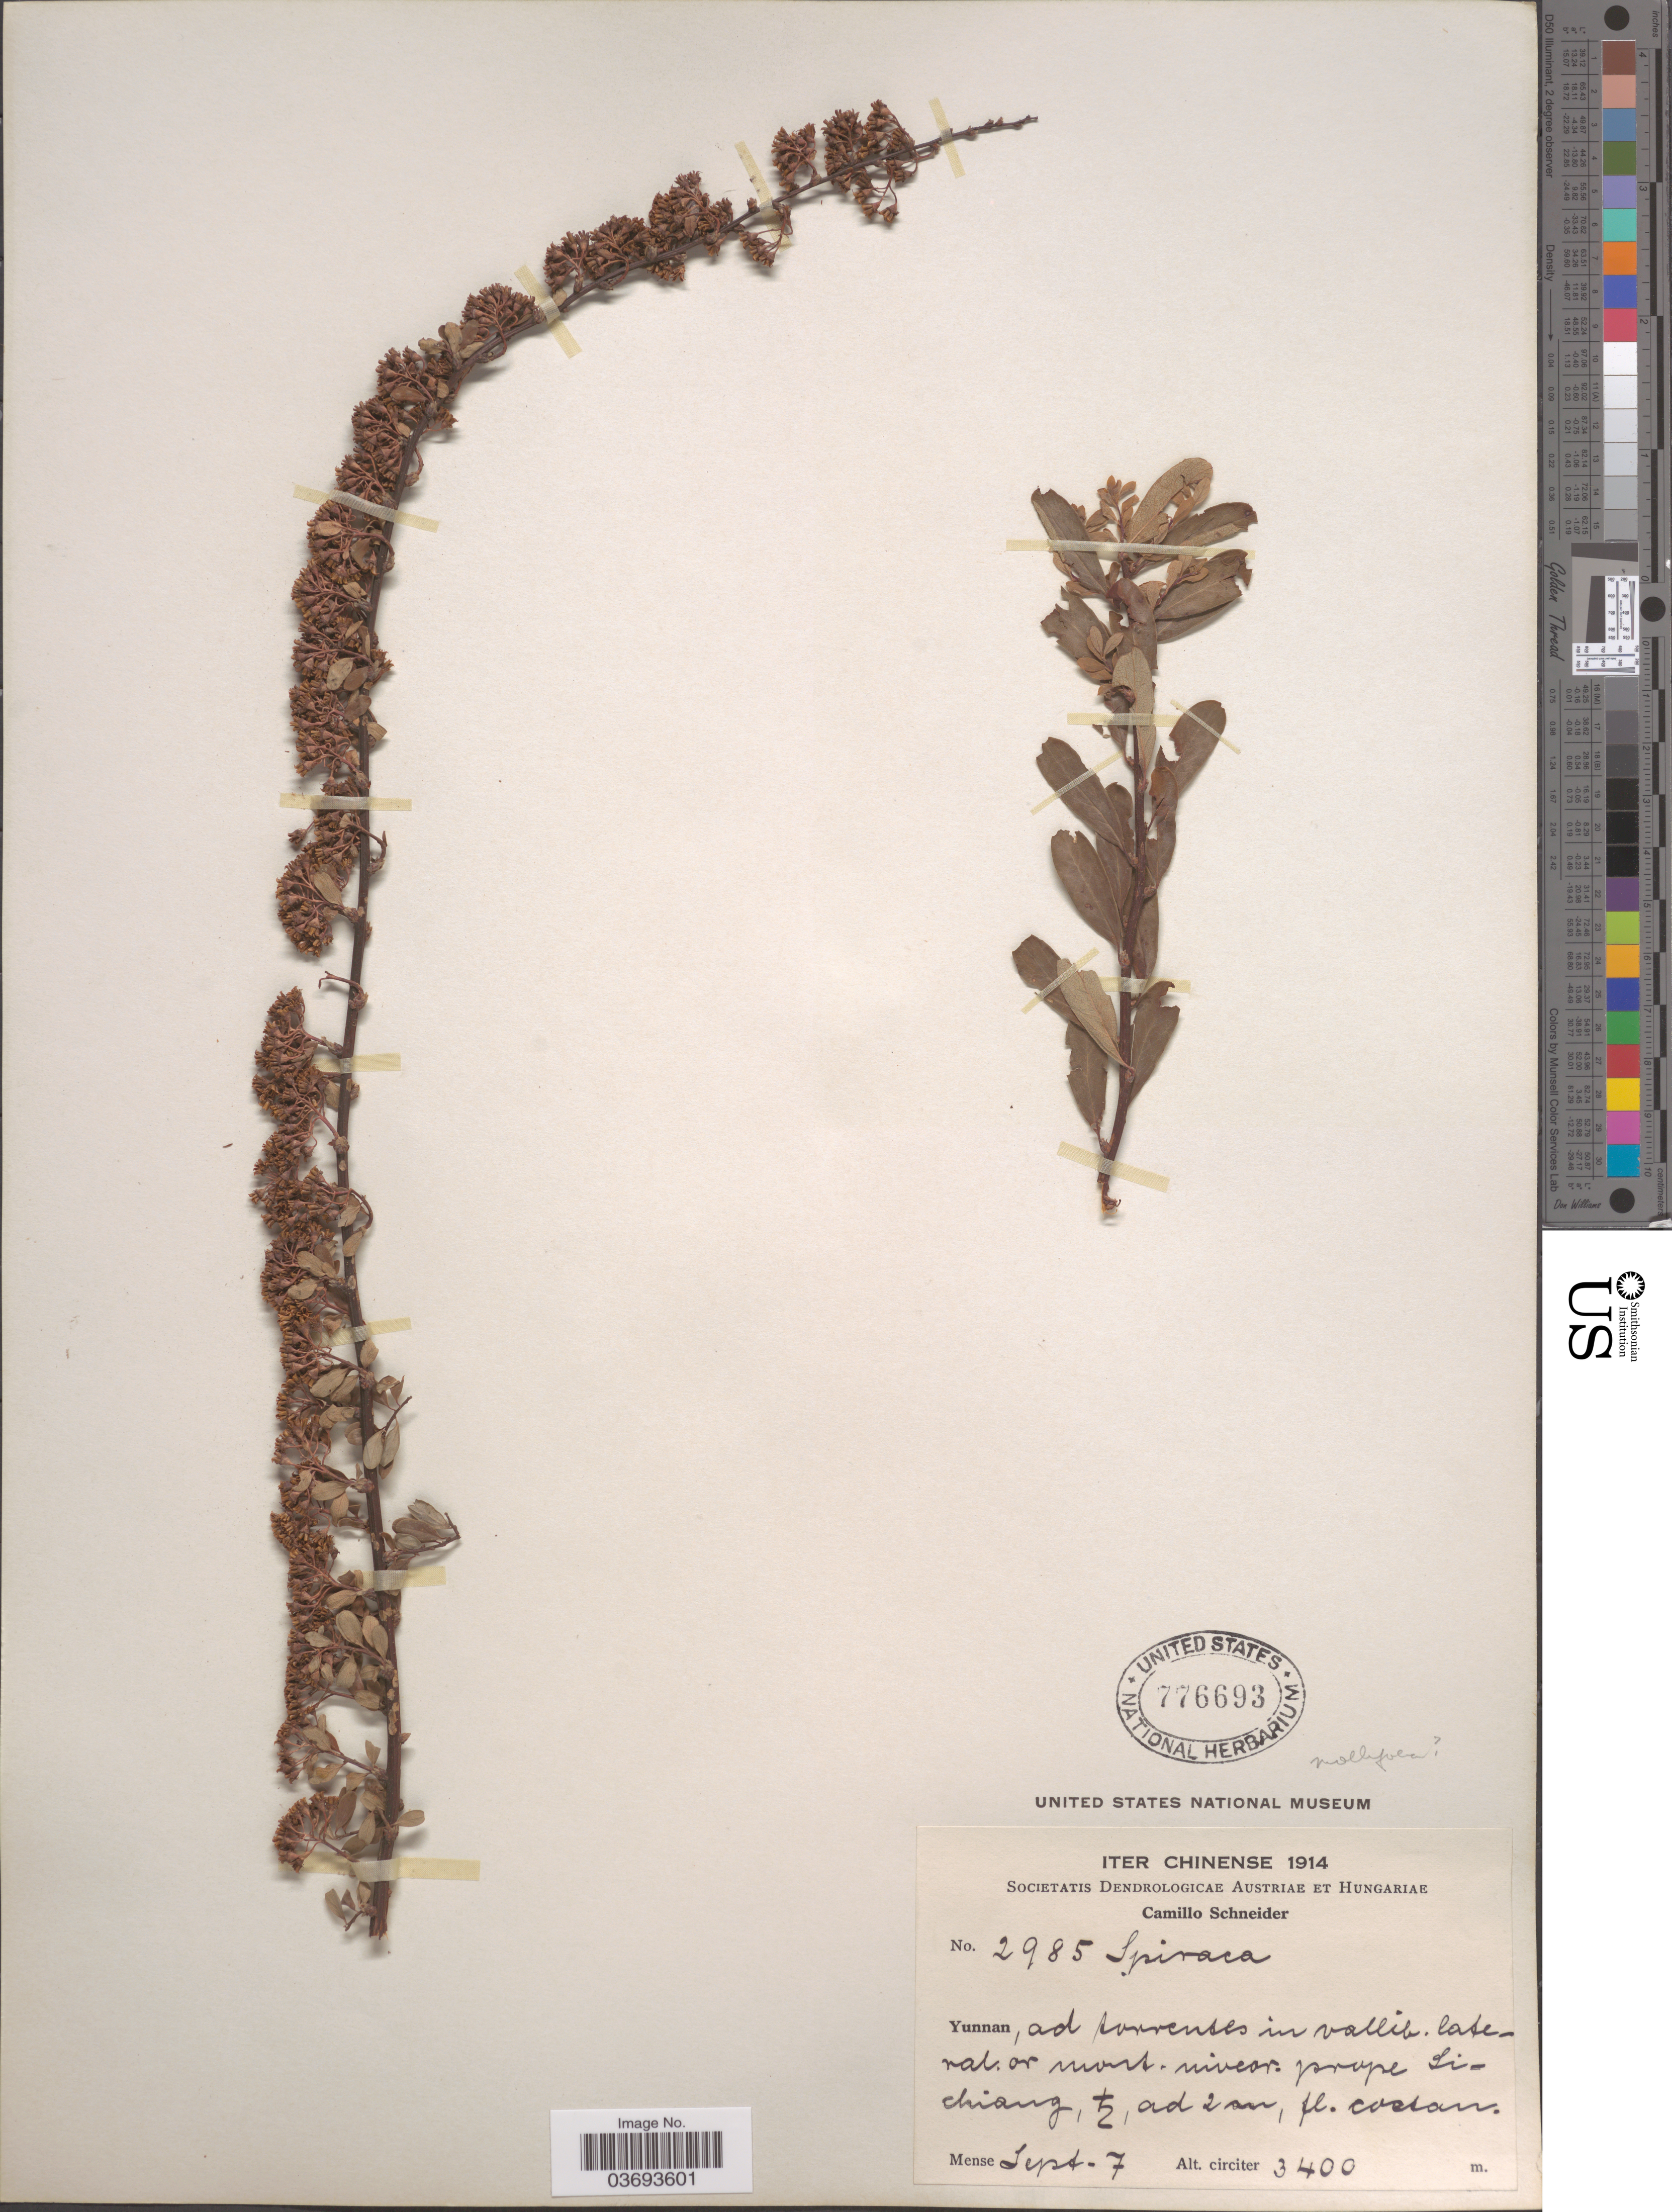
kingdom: Plantae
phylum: Tracheophyta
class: Magnoliopsida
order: Rosales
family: Rosaceae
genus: Spiraea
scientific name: Spiraea mollifolia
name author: Rehder in Sarg.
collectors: C. K. Schneider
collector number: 2985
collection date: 1914-09-07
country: China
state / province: Yunnan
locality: Ad sorrenses in vallée loteral or mont niveor prope Lichiang.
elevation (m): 3400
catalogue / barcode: US 776693